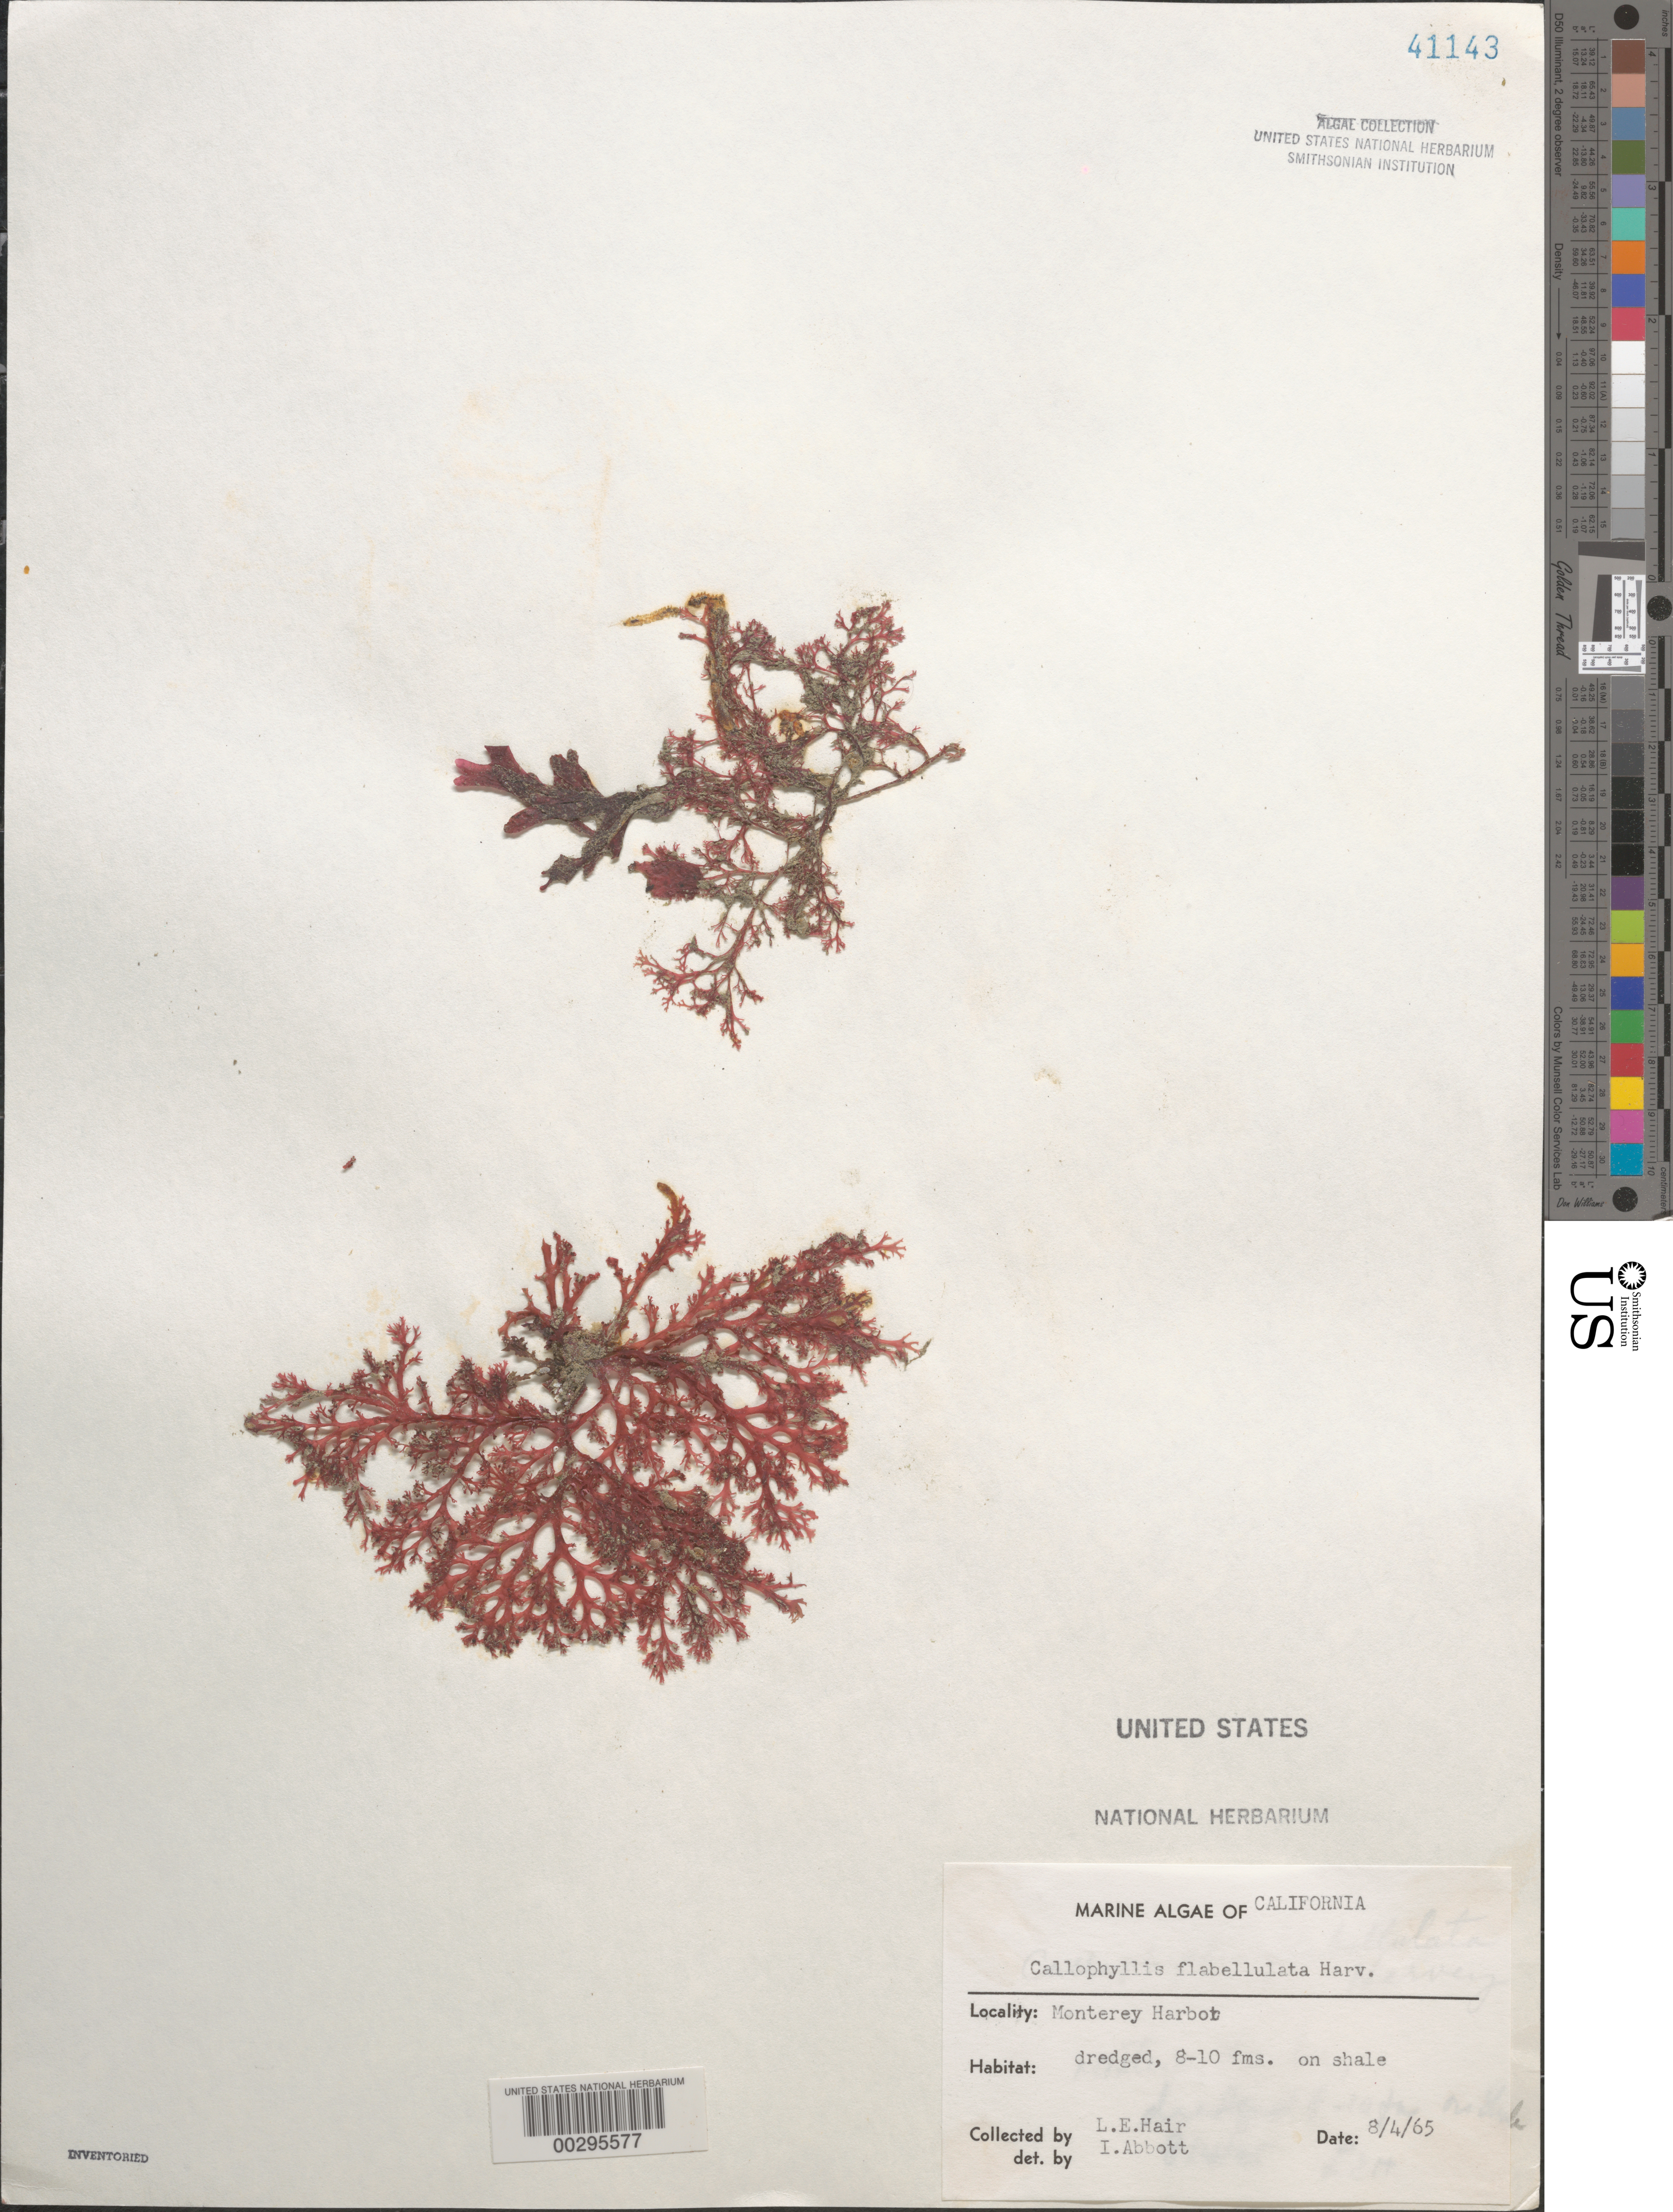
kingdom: Plantae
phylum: Rhodophyta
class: Florideophyceae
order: Gigartinales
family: Kallymeniaceae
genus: Callophyllis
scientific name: Callophyllis flabellulata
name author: Harv.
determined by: Abbott, Isabella A.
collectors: L. Hair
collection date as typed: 04 Aug 1965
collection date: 1965-08-04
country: United States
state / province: California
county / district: Monterey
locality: Monterey Harbor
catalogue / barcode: US 41143